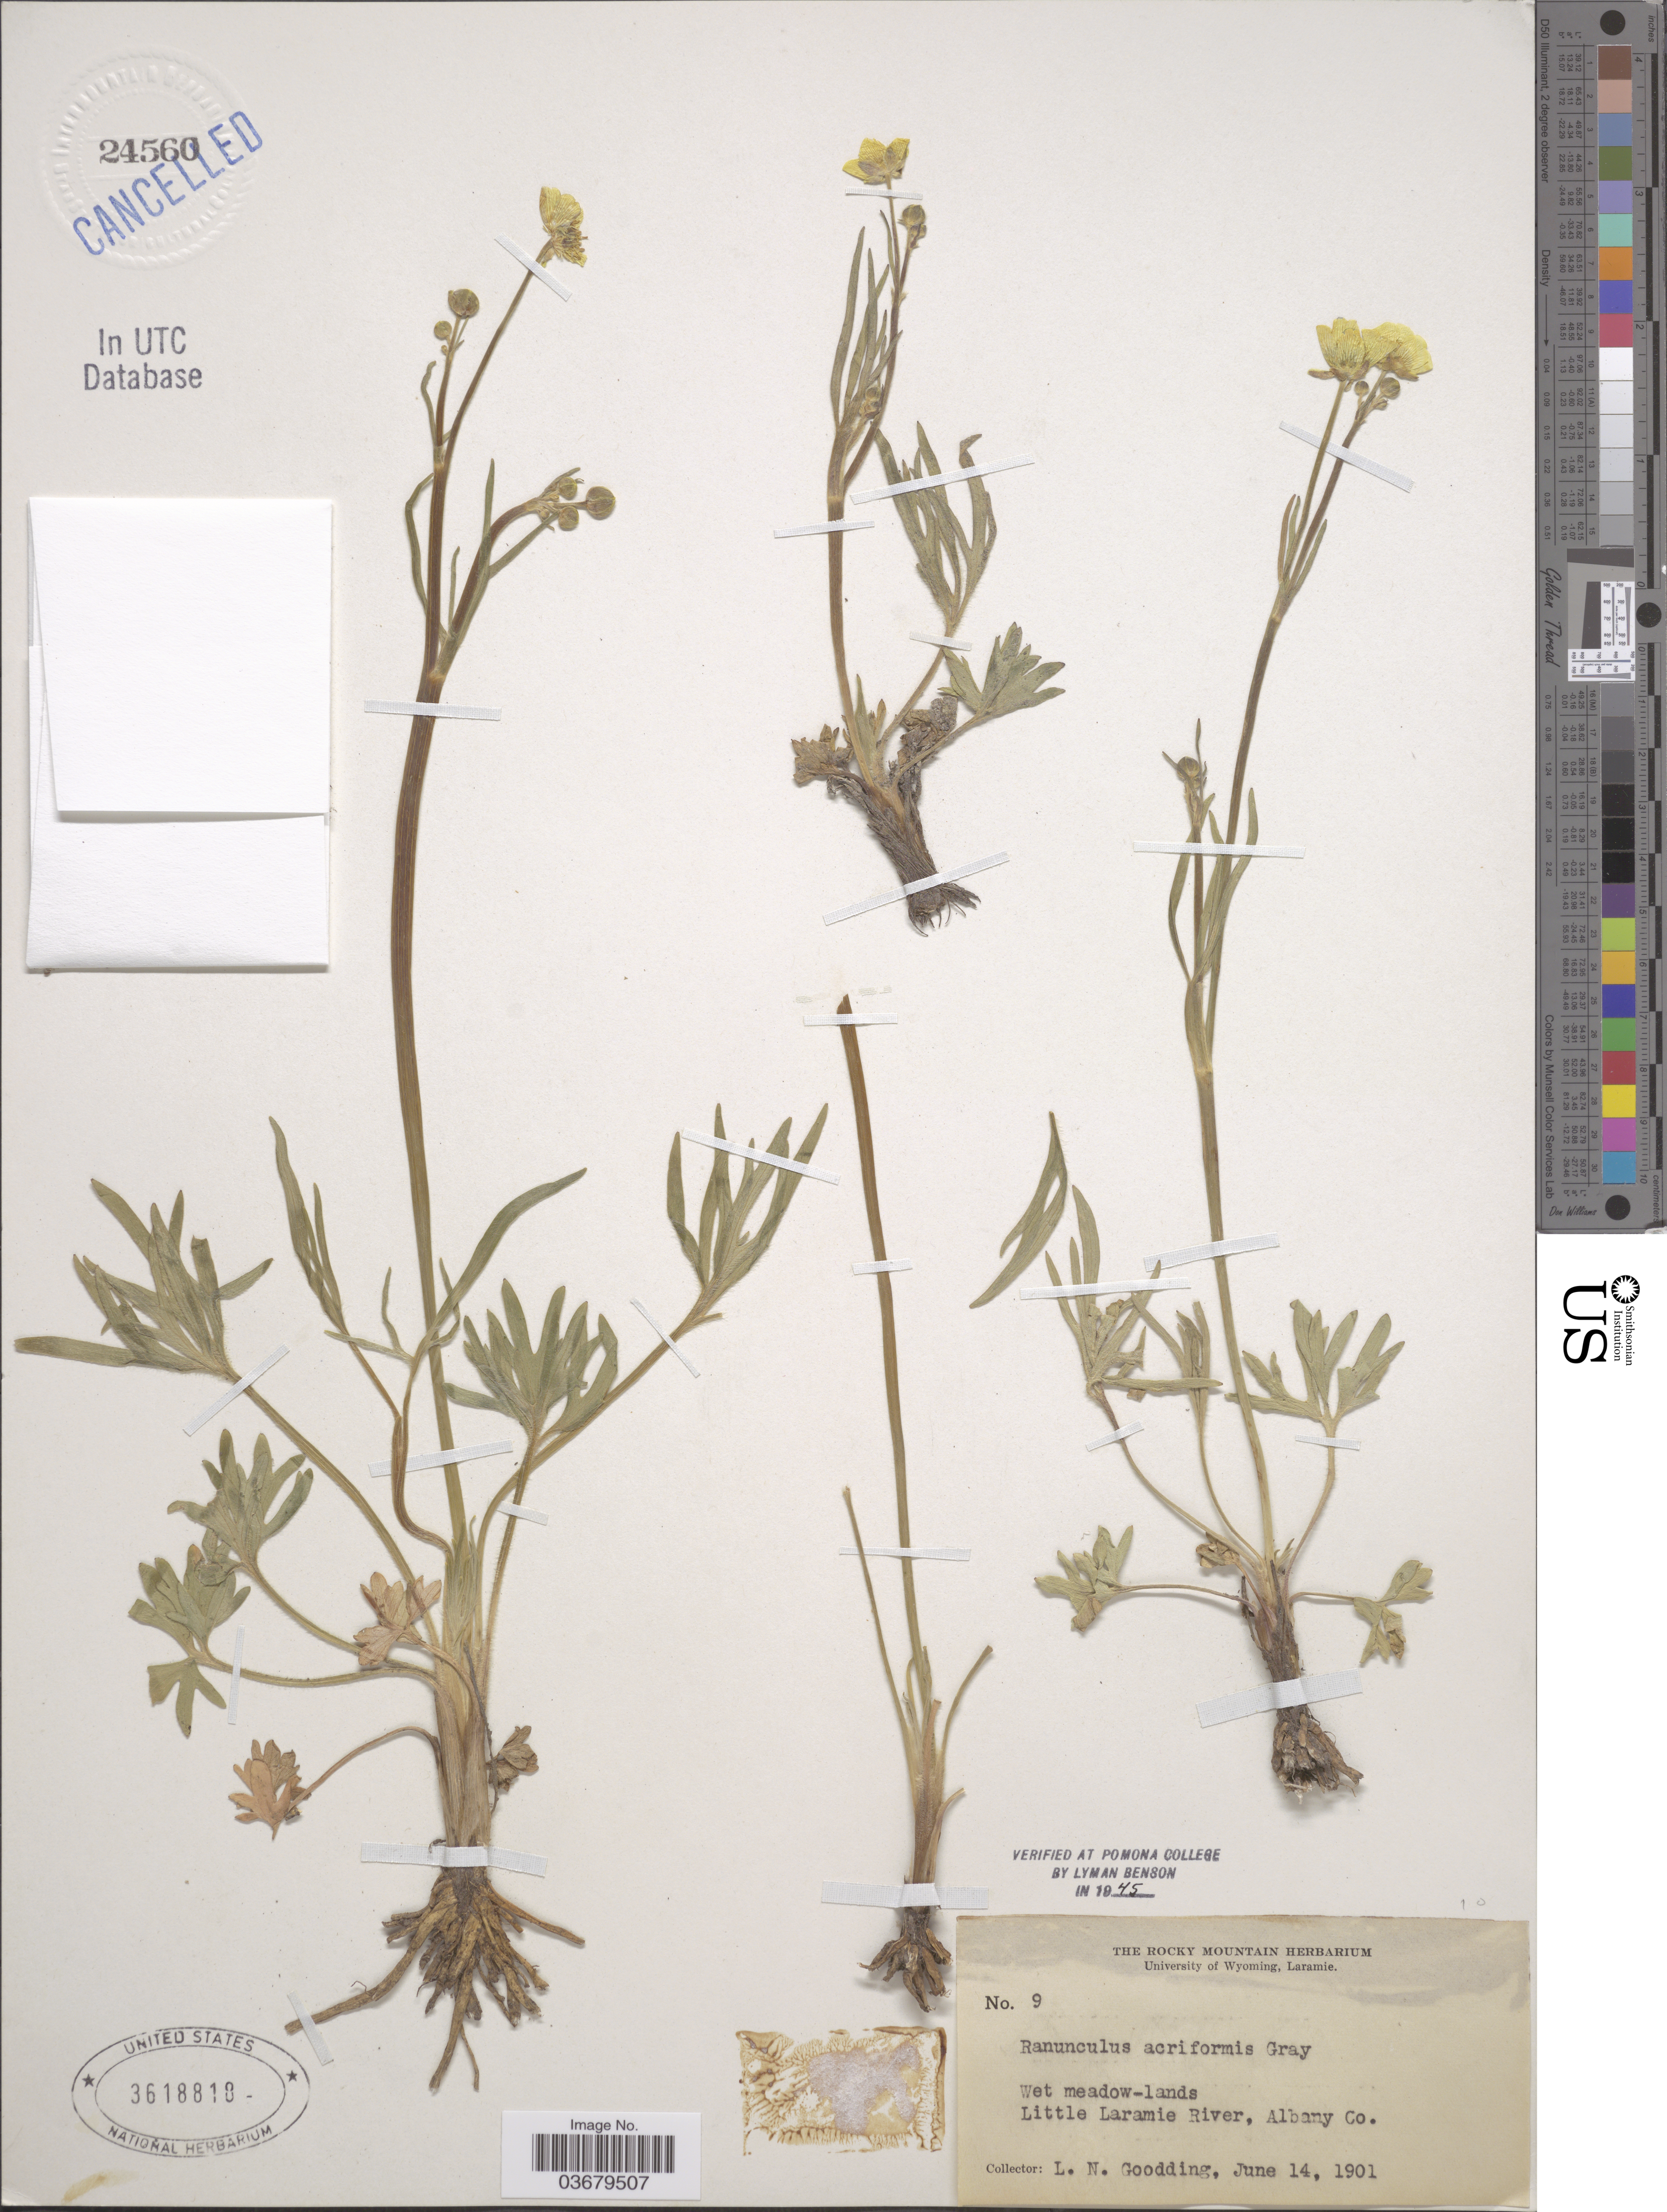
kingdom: Plantae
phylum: Tracheophyta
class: Magnoliopsida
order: Ranunculales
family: Ranunculaceae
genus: Ranunculus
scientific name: Ranunculus acriformis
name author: A. Gray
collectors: L. Godding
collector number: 9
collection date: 1901-06-14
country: United States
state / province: Wyoming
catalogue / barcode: US 3618818